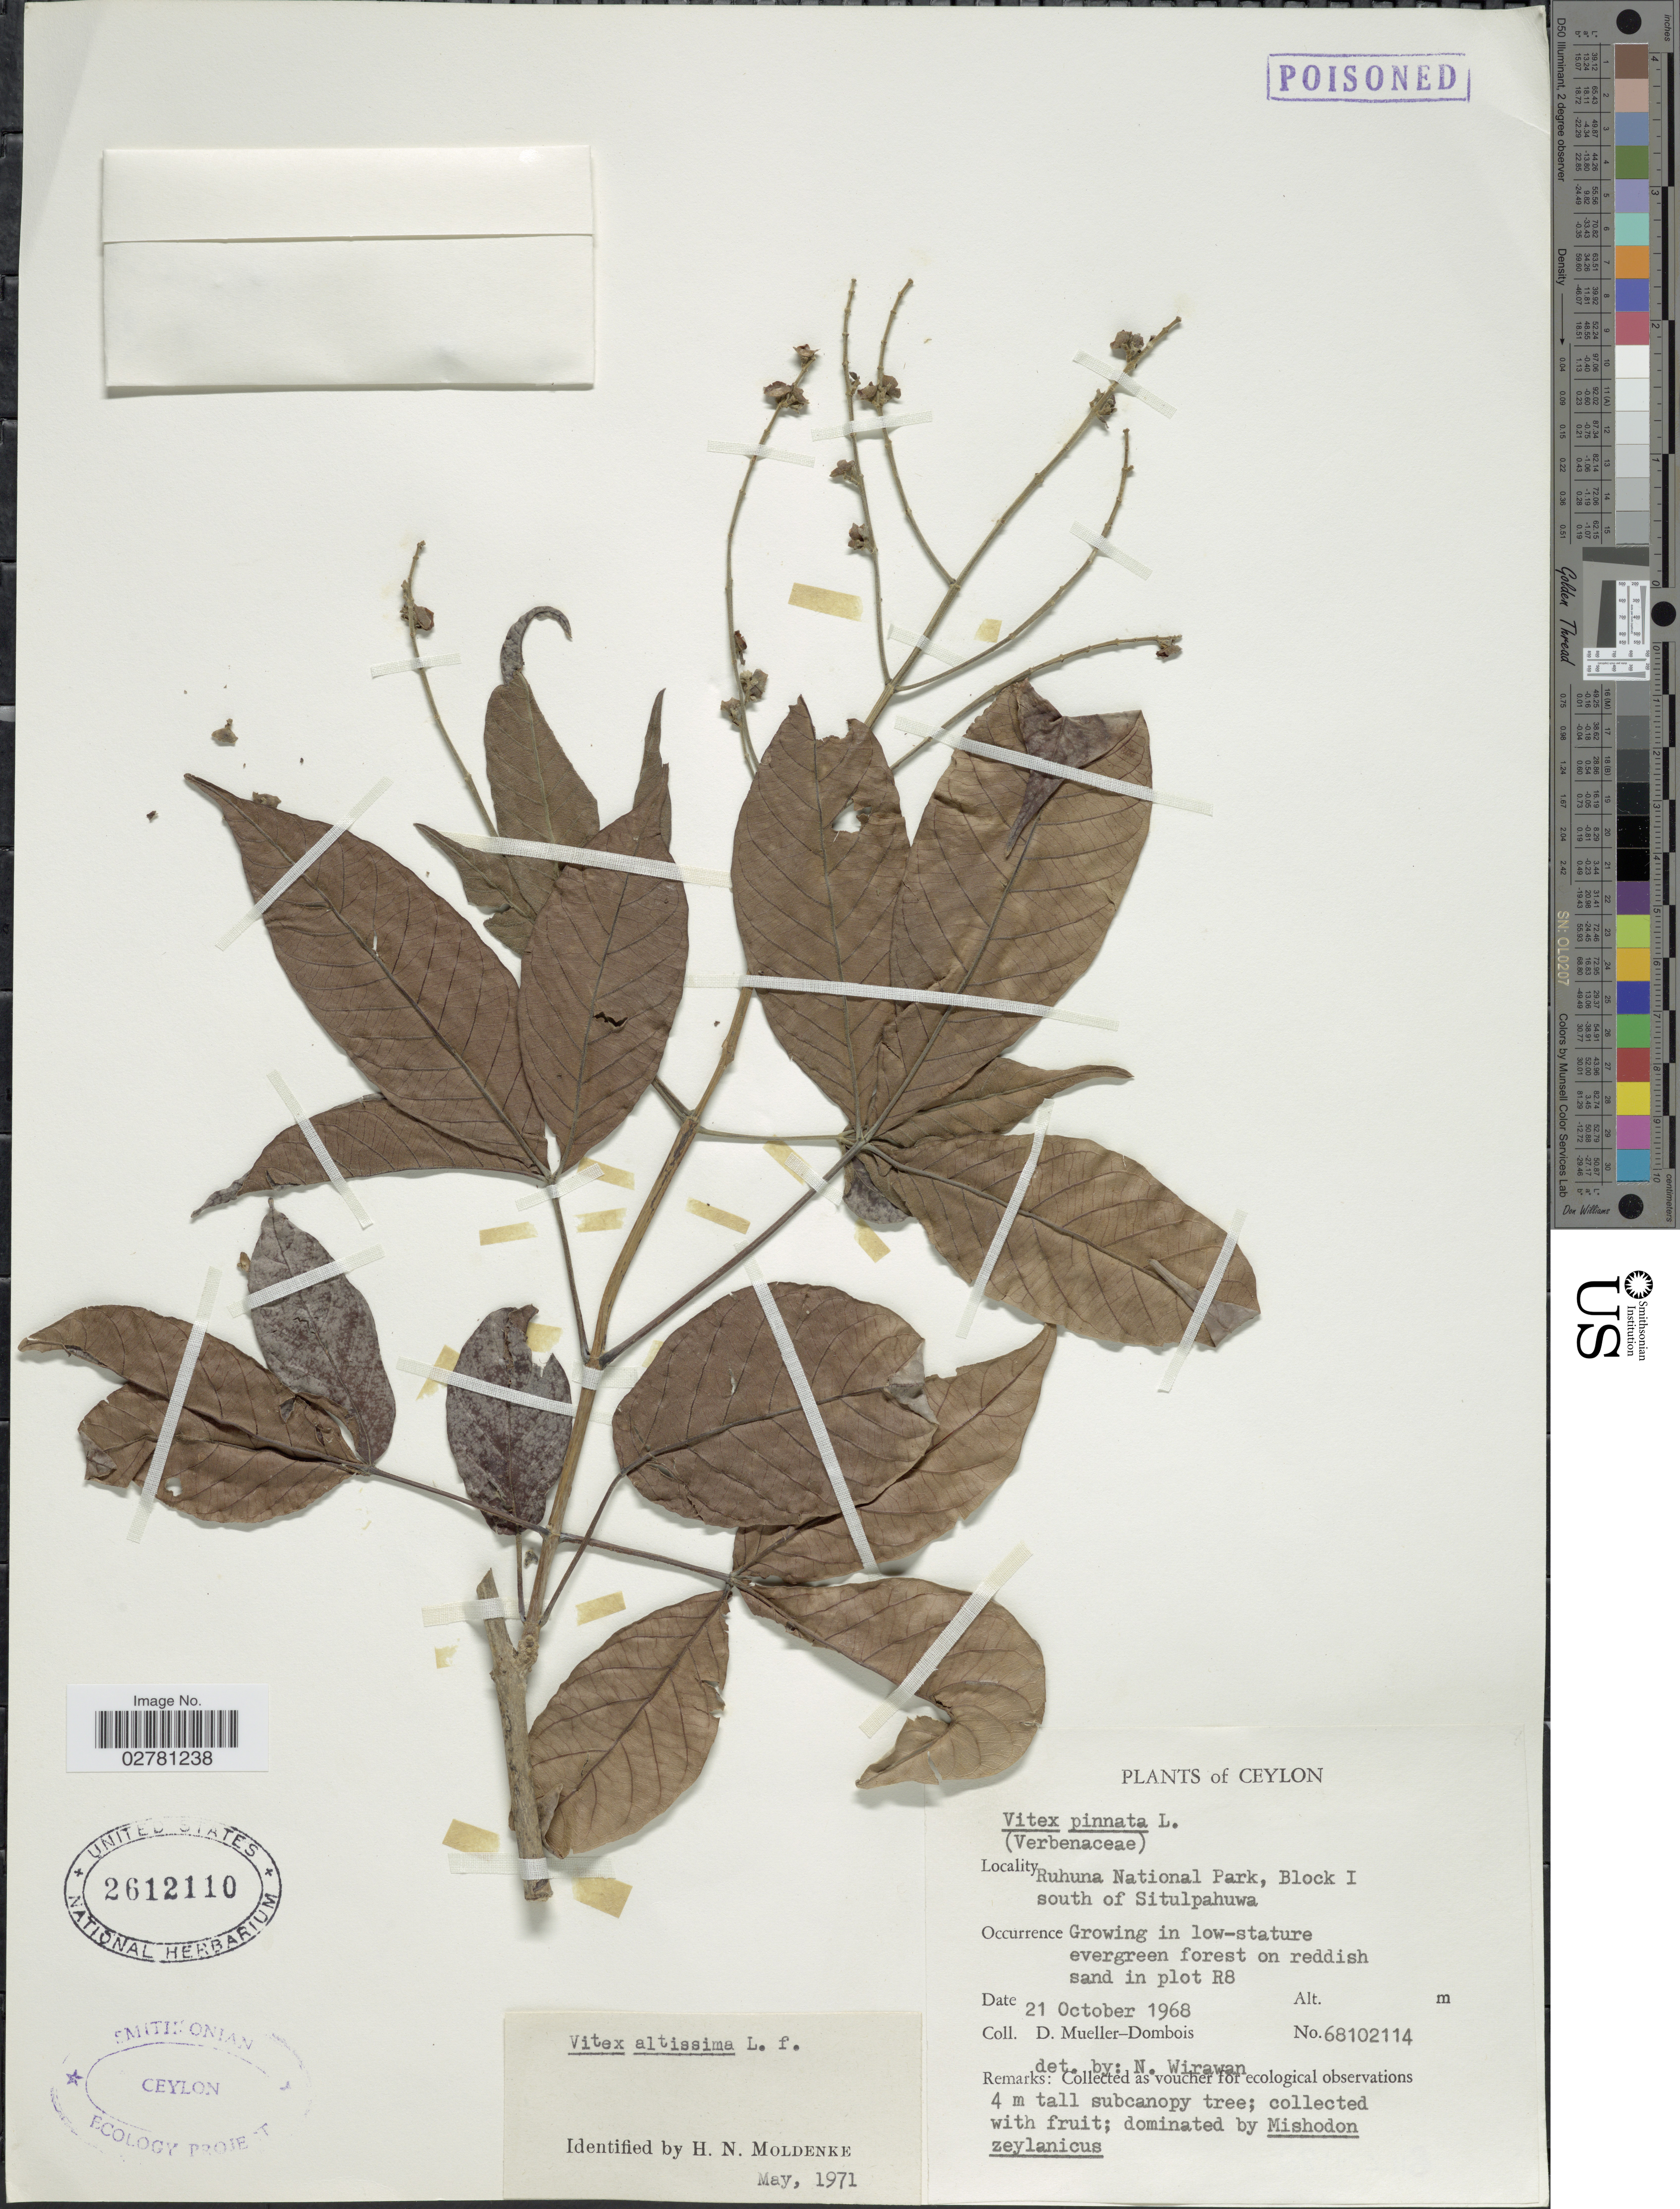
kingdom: Plantae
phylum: Tracheophyta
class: Magnoliopsida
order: Lamiales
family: Lamiaceae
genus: Vitex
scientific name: Vitex altissima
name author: L. f.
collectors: D. Mueller-Dombois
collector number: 68102114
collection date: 1968-10-21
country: Sri Lanka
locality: Ceylon. Ruhuna National Park, Block I south of Situlpahuwa. in plot R8.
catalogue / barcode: US 2612110